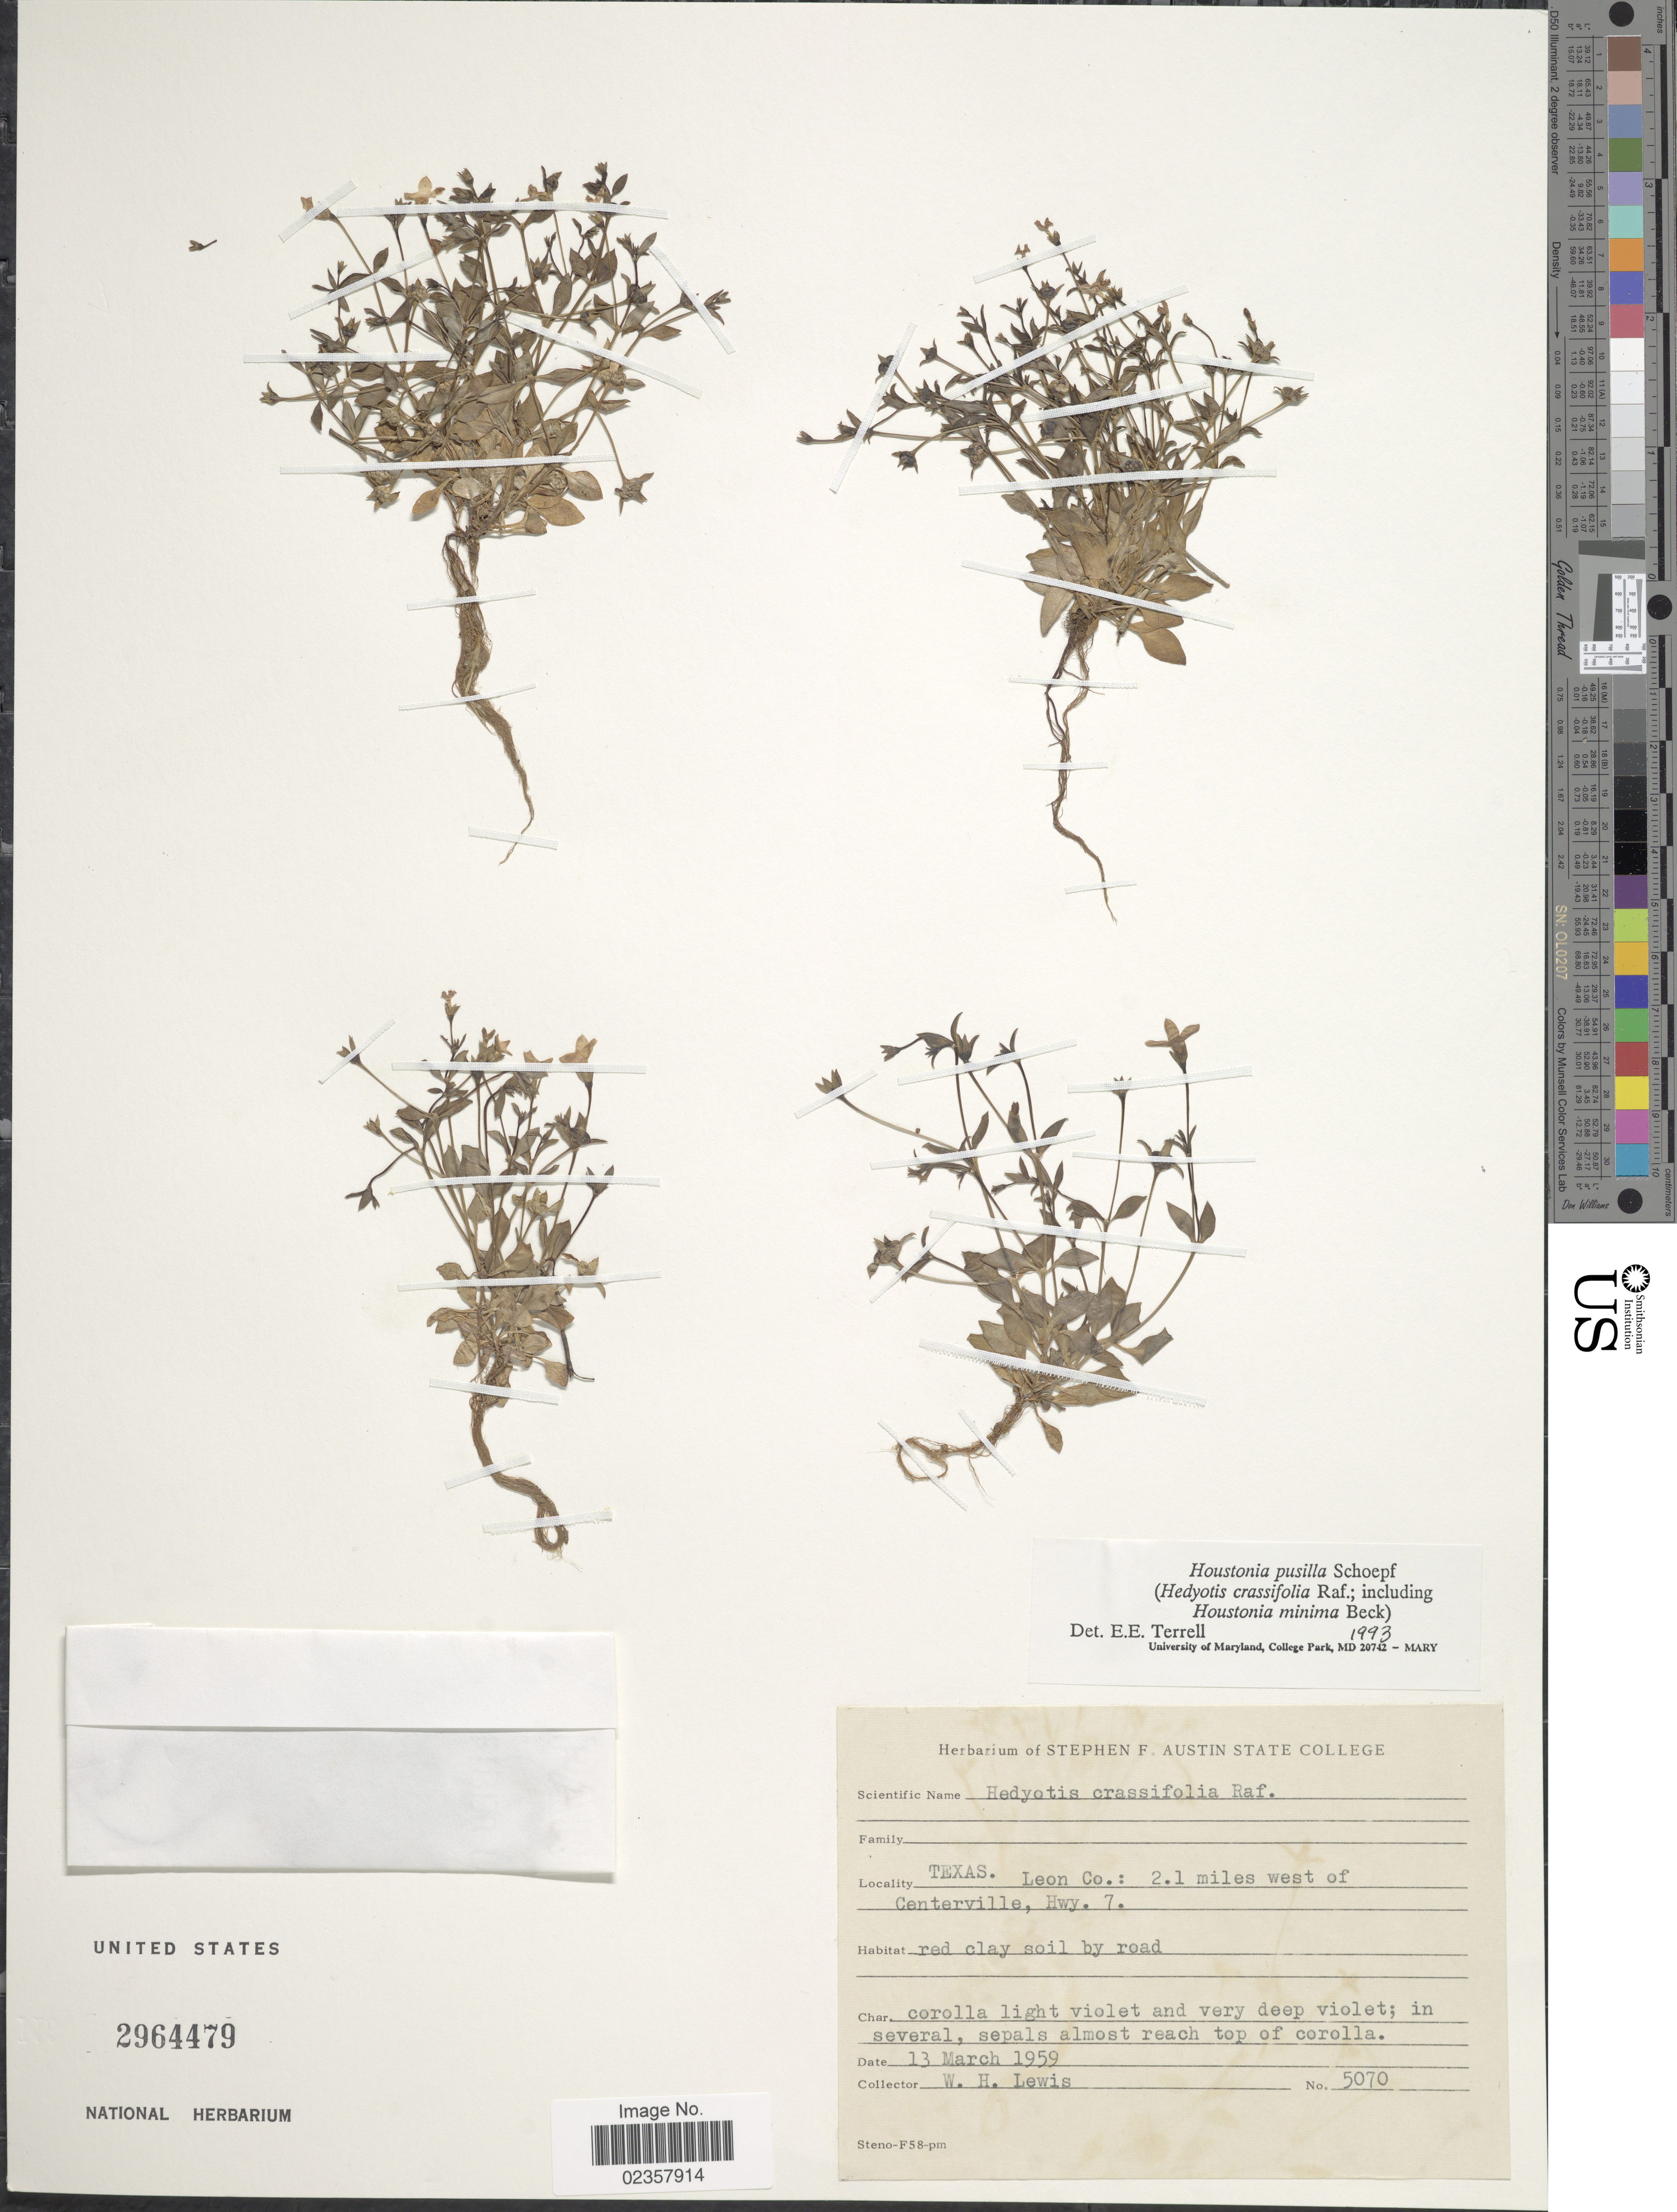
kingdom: Plantae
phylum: Tracheophyta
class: Magnoliopsida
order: Gentianales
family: Rubiaceae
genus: Houstonia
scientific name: Houstonia pusilla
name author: Schoepf.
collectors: W. H. Lewis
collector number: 5070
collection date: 1959-03-13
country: United States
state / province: Texas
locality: Texas. Leon Co.: 2.1 miles west of Centerville, Hwy. 7.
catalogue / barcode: US 2964479